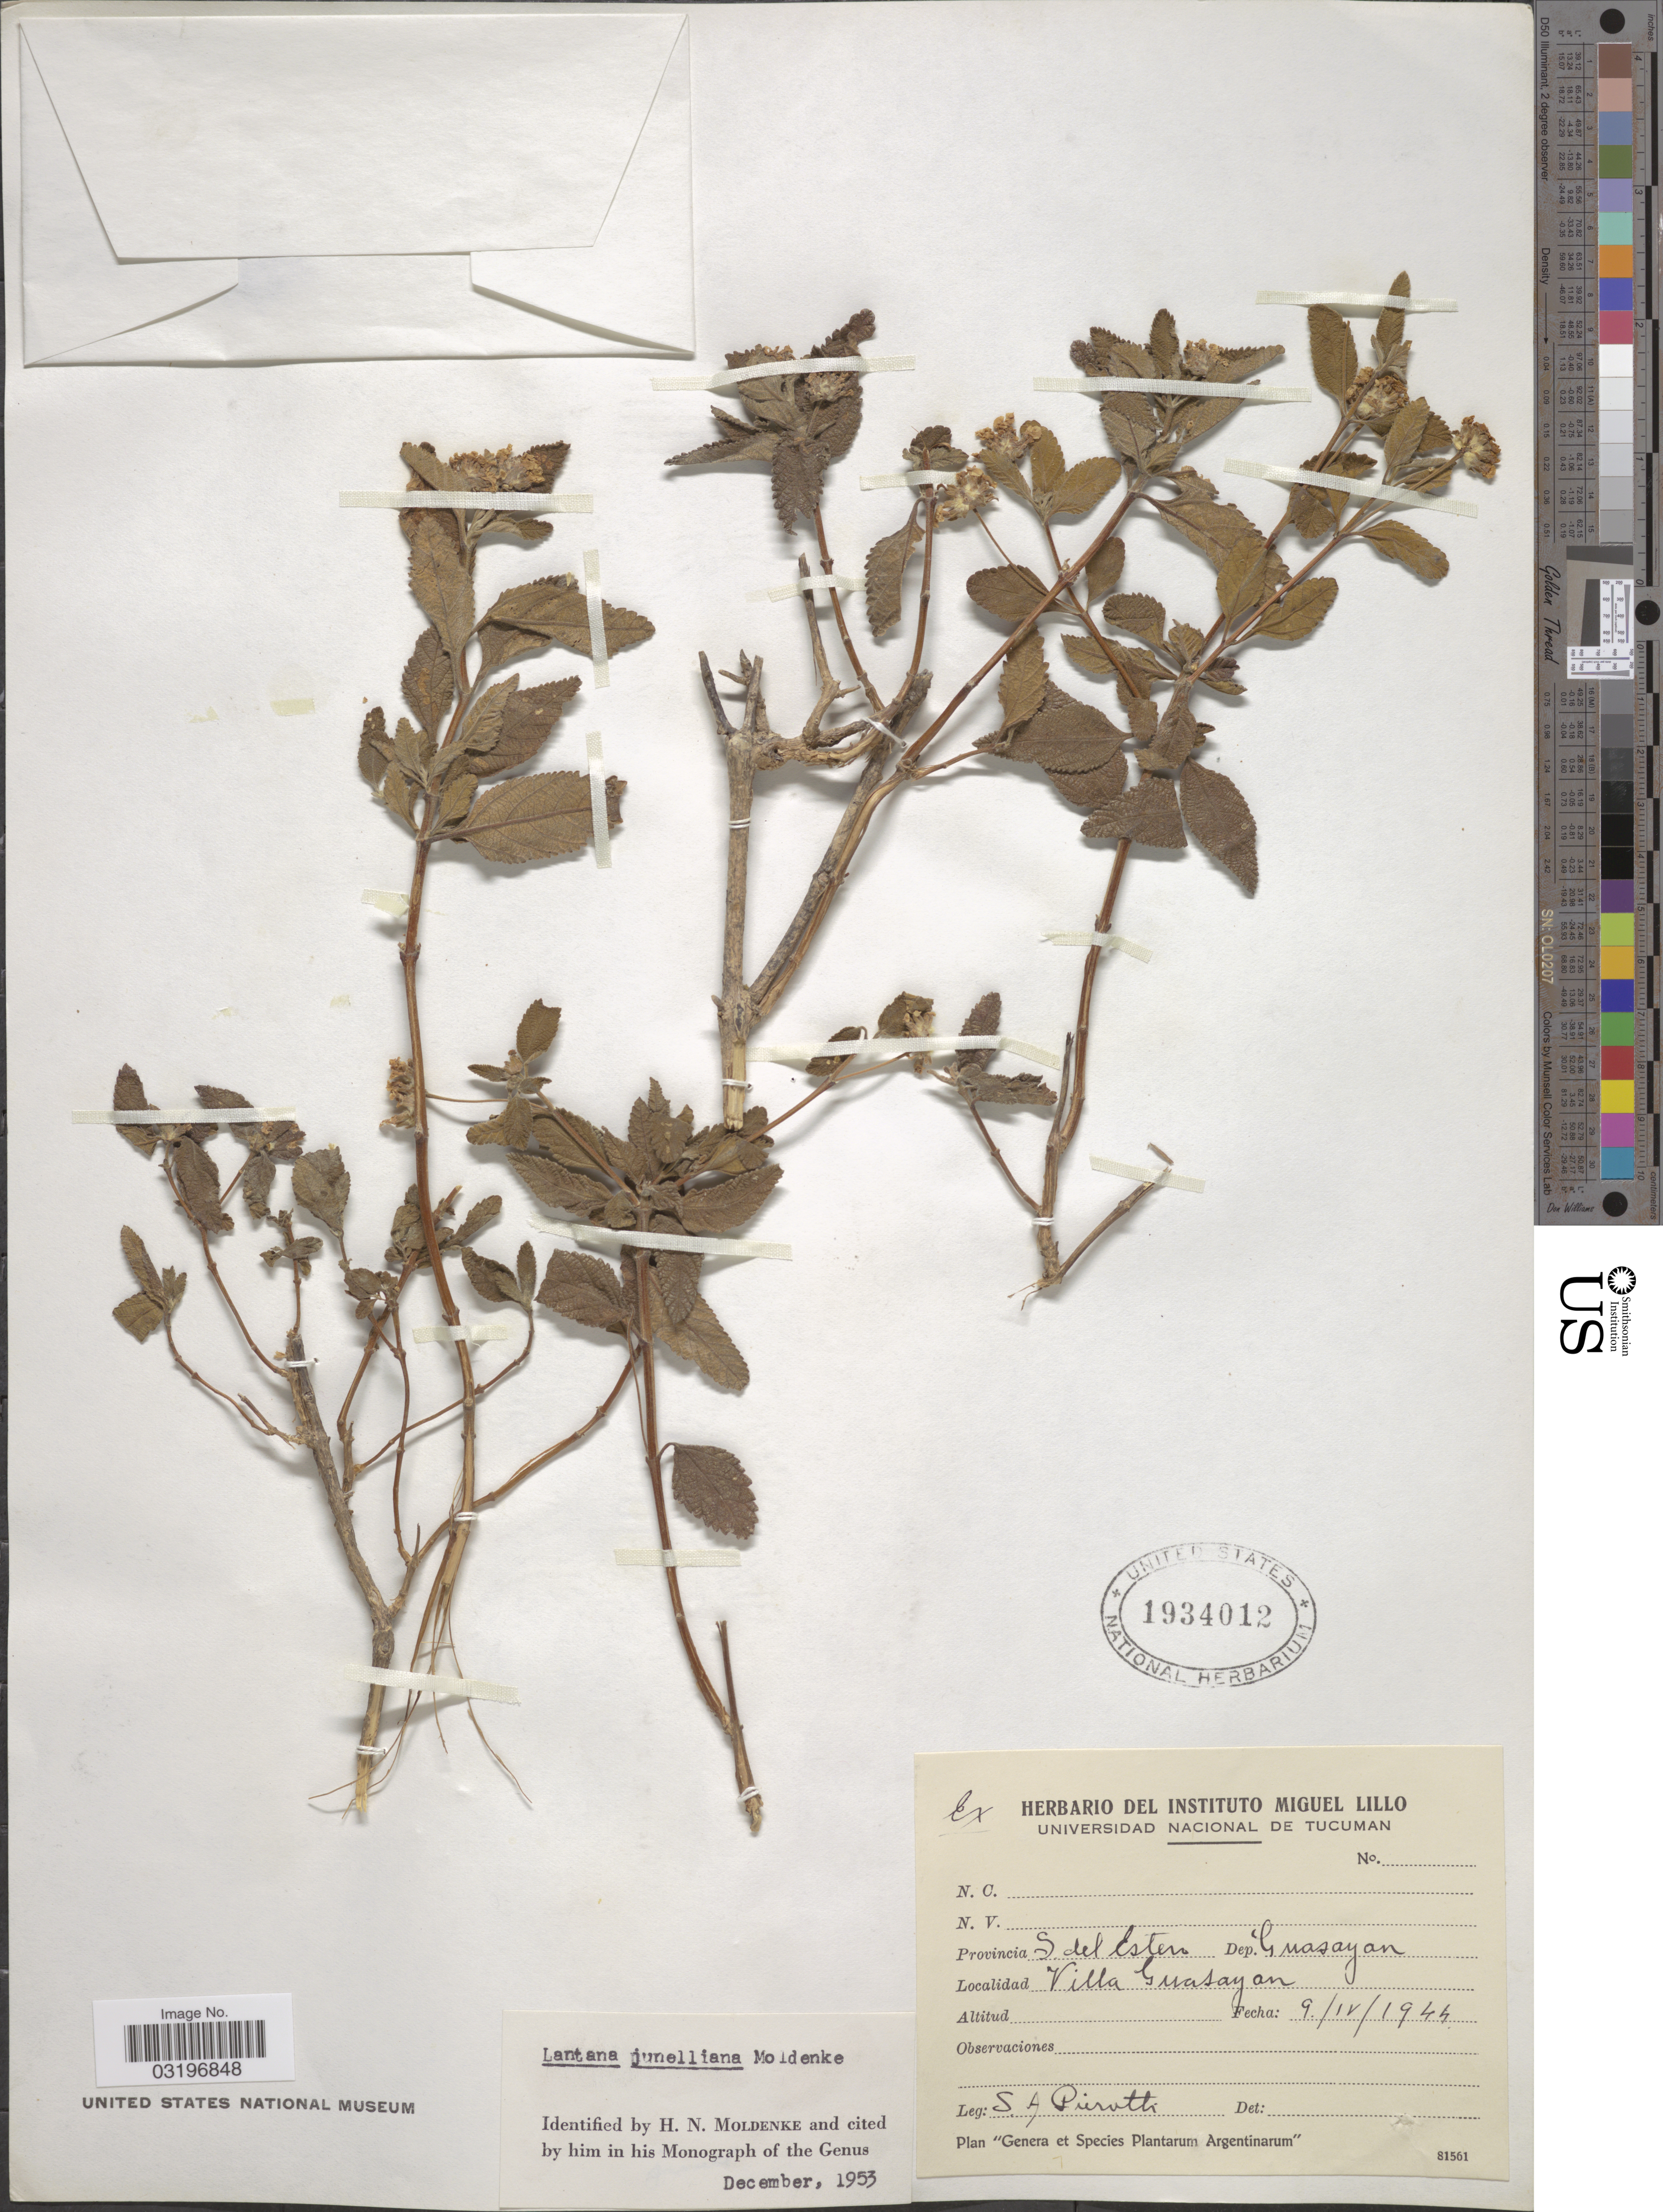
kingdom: Plantae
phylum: Tracheophyta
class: Magnoliopsida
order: Lamiales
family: Verbenaceae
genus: Lantana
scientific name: Lantana junelliana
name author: Moldenke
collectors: S. A. Pierotti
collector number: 81561?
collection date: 1944-04-09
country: Argentina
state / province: Santiago del Estero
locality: Dep. Guasayan. Villa Guasayan.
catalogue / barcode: US 1934012